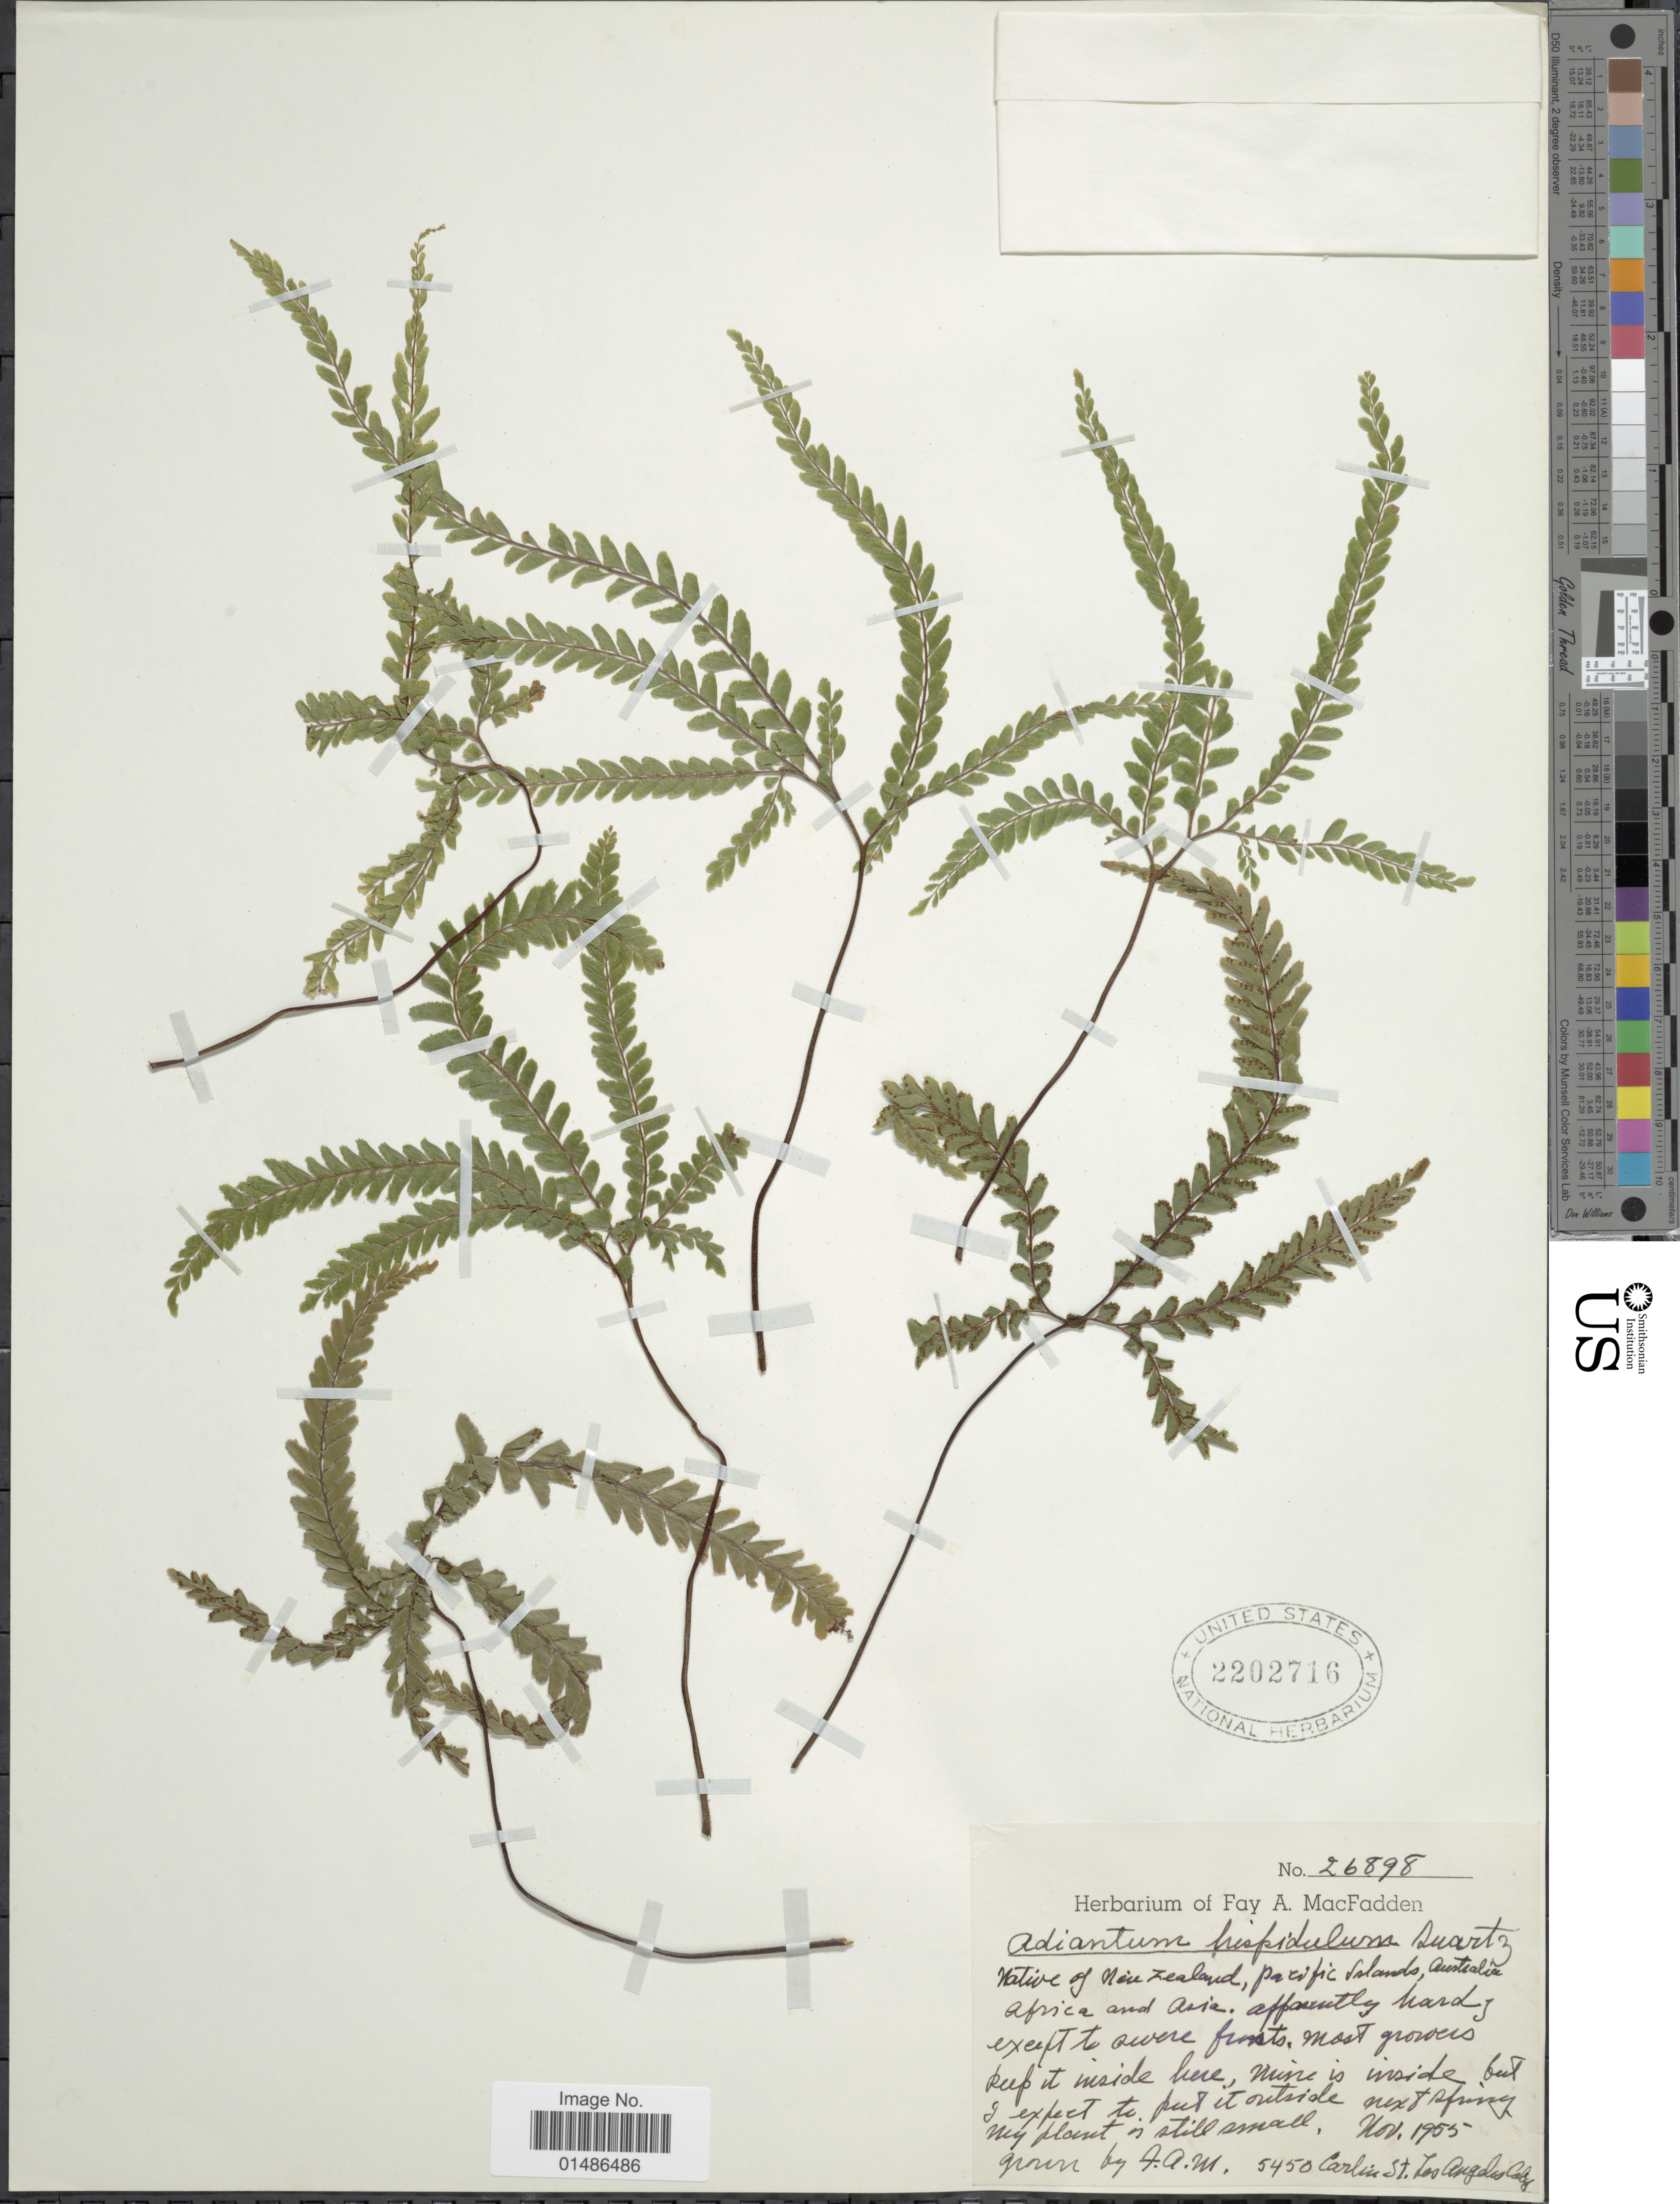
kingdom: Plantae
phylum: Tracheophyta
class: Polypodiopsida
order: Polypodiales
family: Pteridaceae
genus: Adiantum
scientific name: Adiantum hispidulum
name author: Sw.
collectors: ex herb. Fay A. MacFadden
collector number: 26898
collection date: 1955-11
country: United States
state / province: California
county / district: Los Angeles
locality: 5450 Carlin St. Los Angeles.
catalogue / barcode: US 2202716